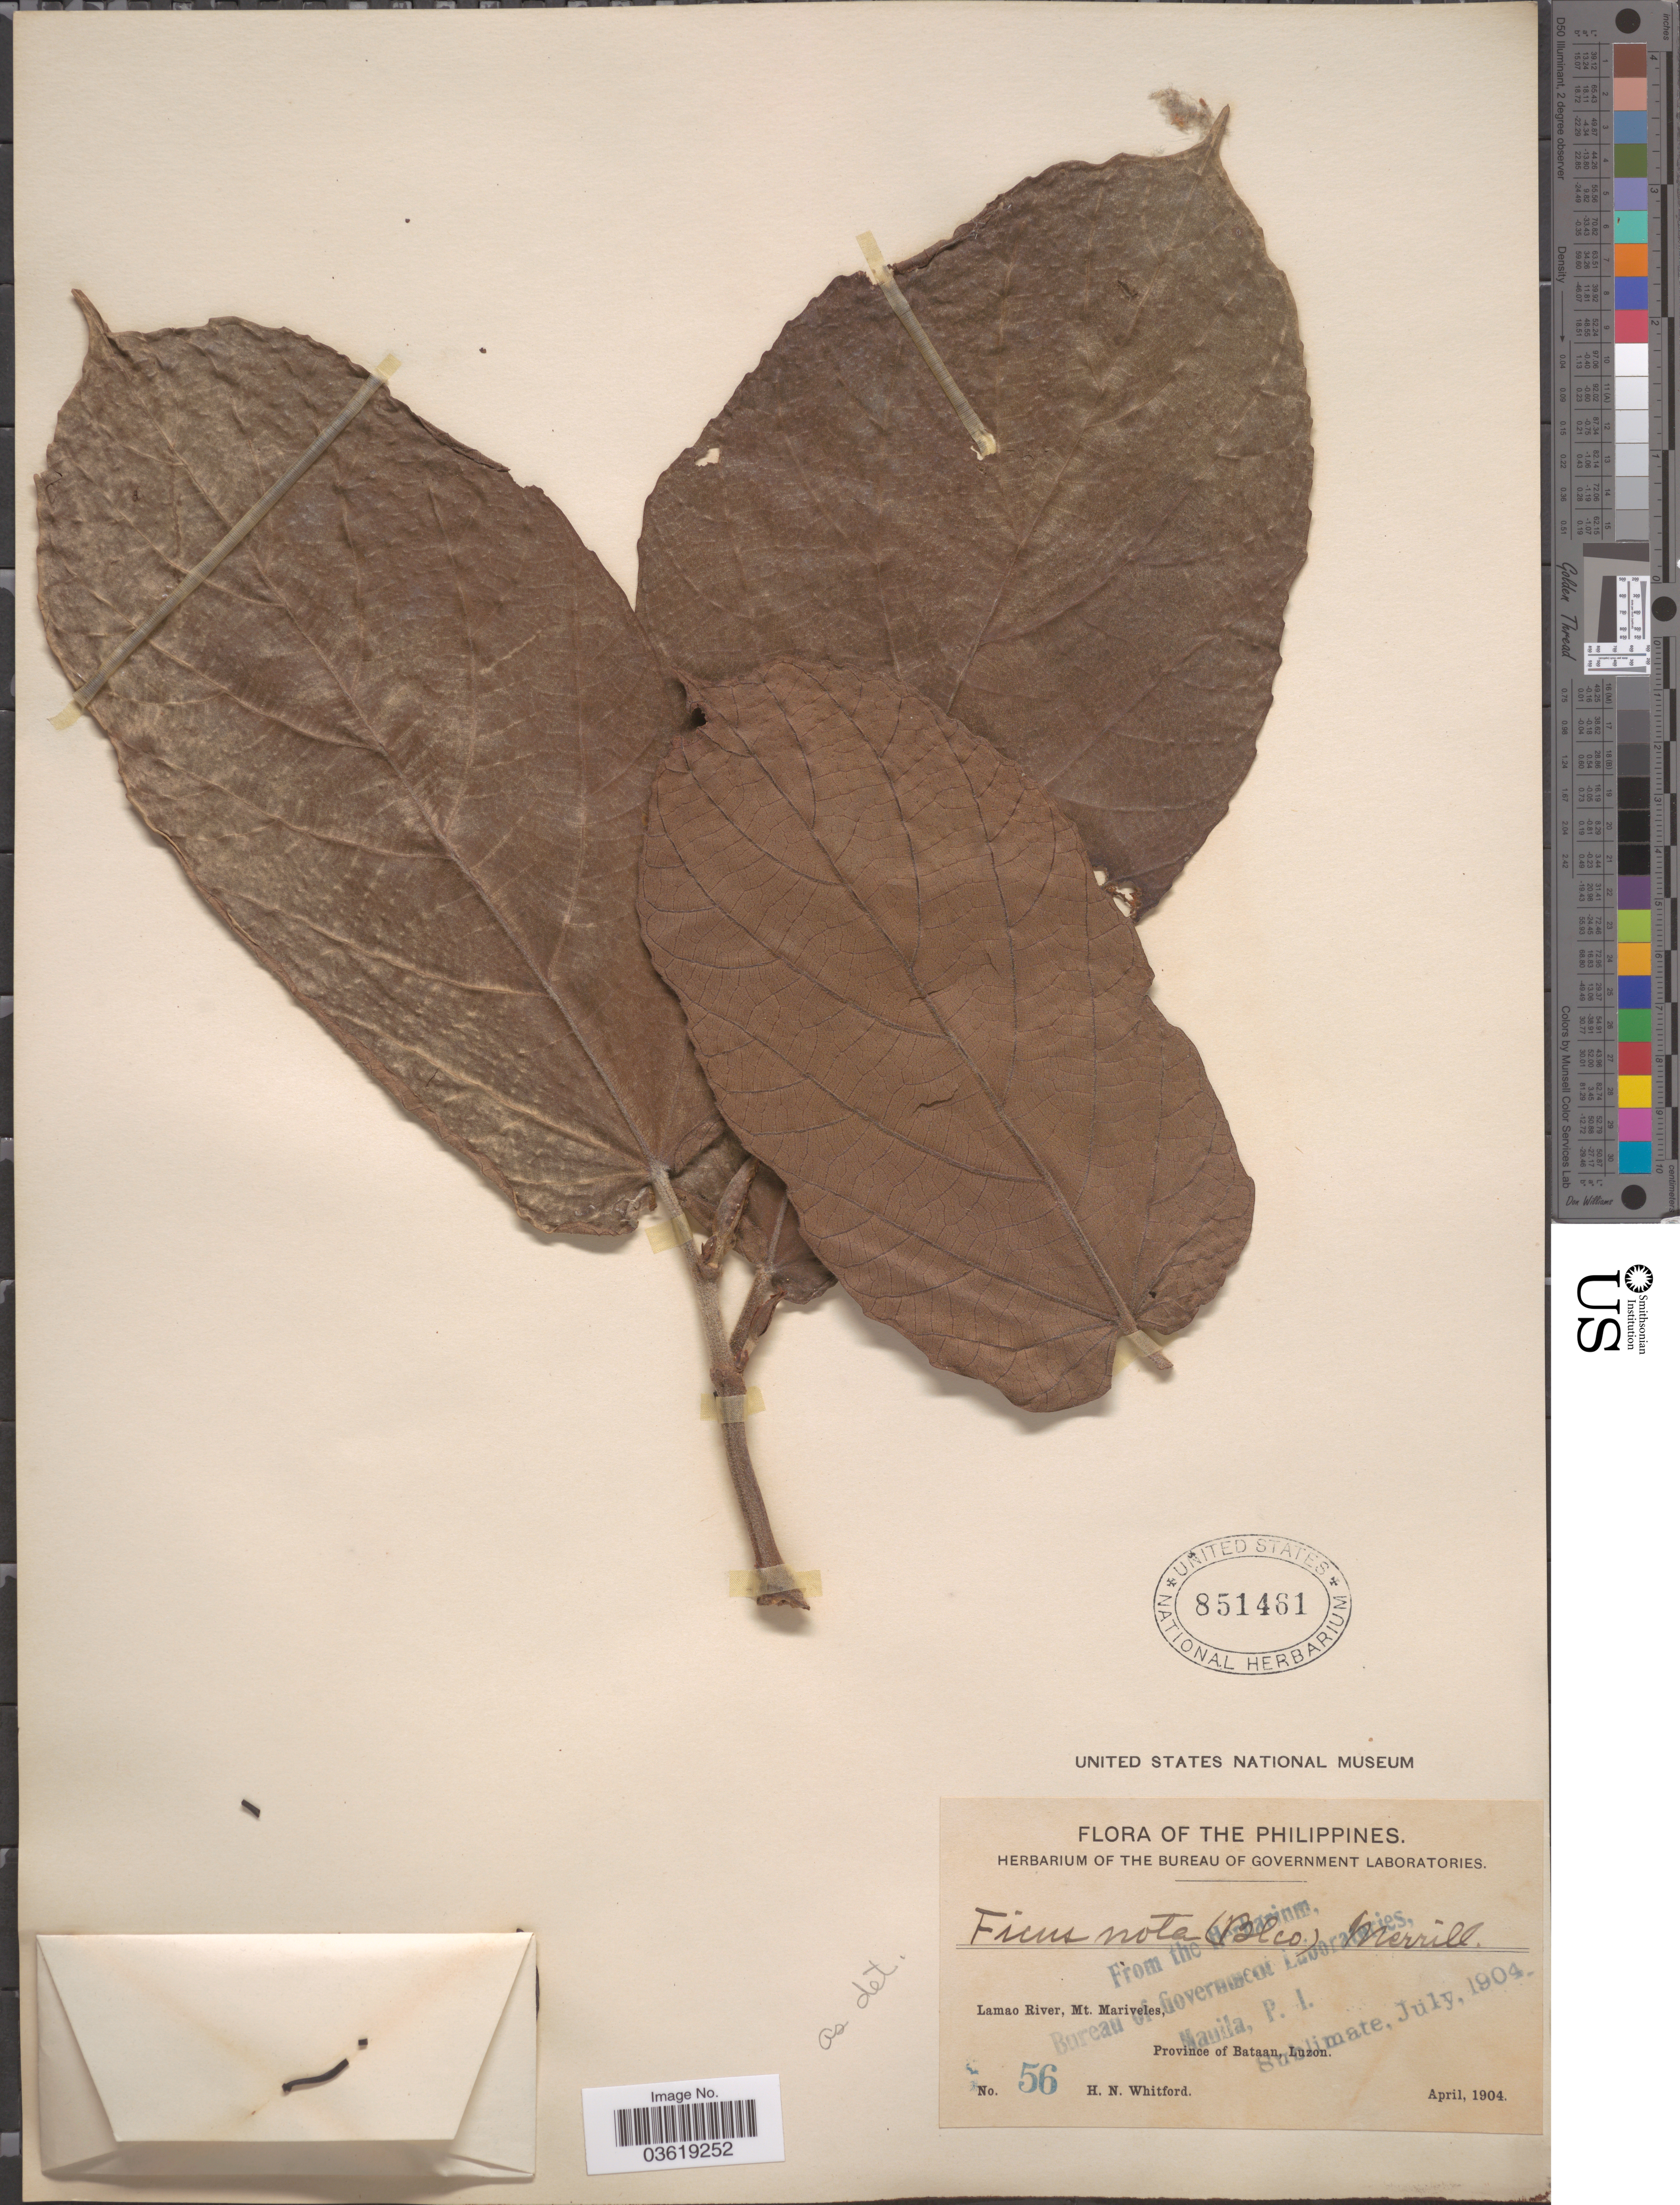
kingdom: Plantae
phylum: Tracheophyta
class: Magnoliopsida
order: Rosales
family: Moraceae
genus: Ficus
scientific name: Ficus nota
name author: (C.E. Blanco) Merr.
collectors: H. N. Whitford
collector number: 56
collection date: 1904-04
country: Philippines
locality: Lamao River, Mt. Mariveles, Province of Bataan, Luzon.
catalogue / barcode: US 851461